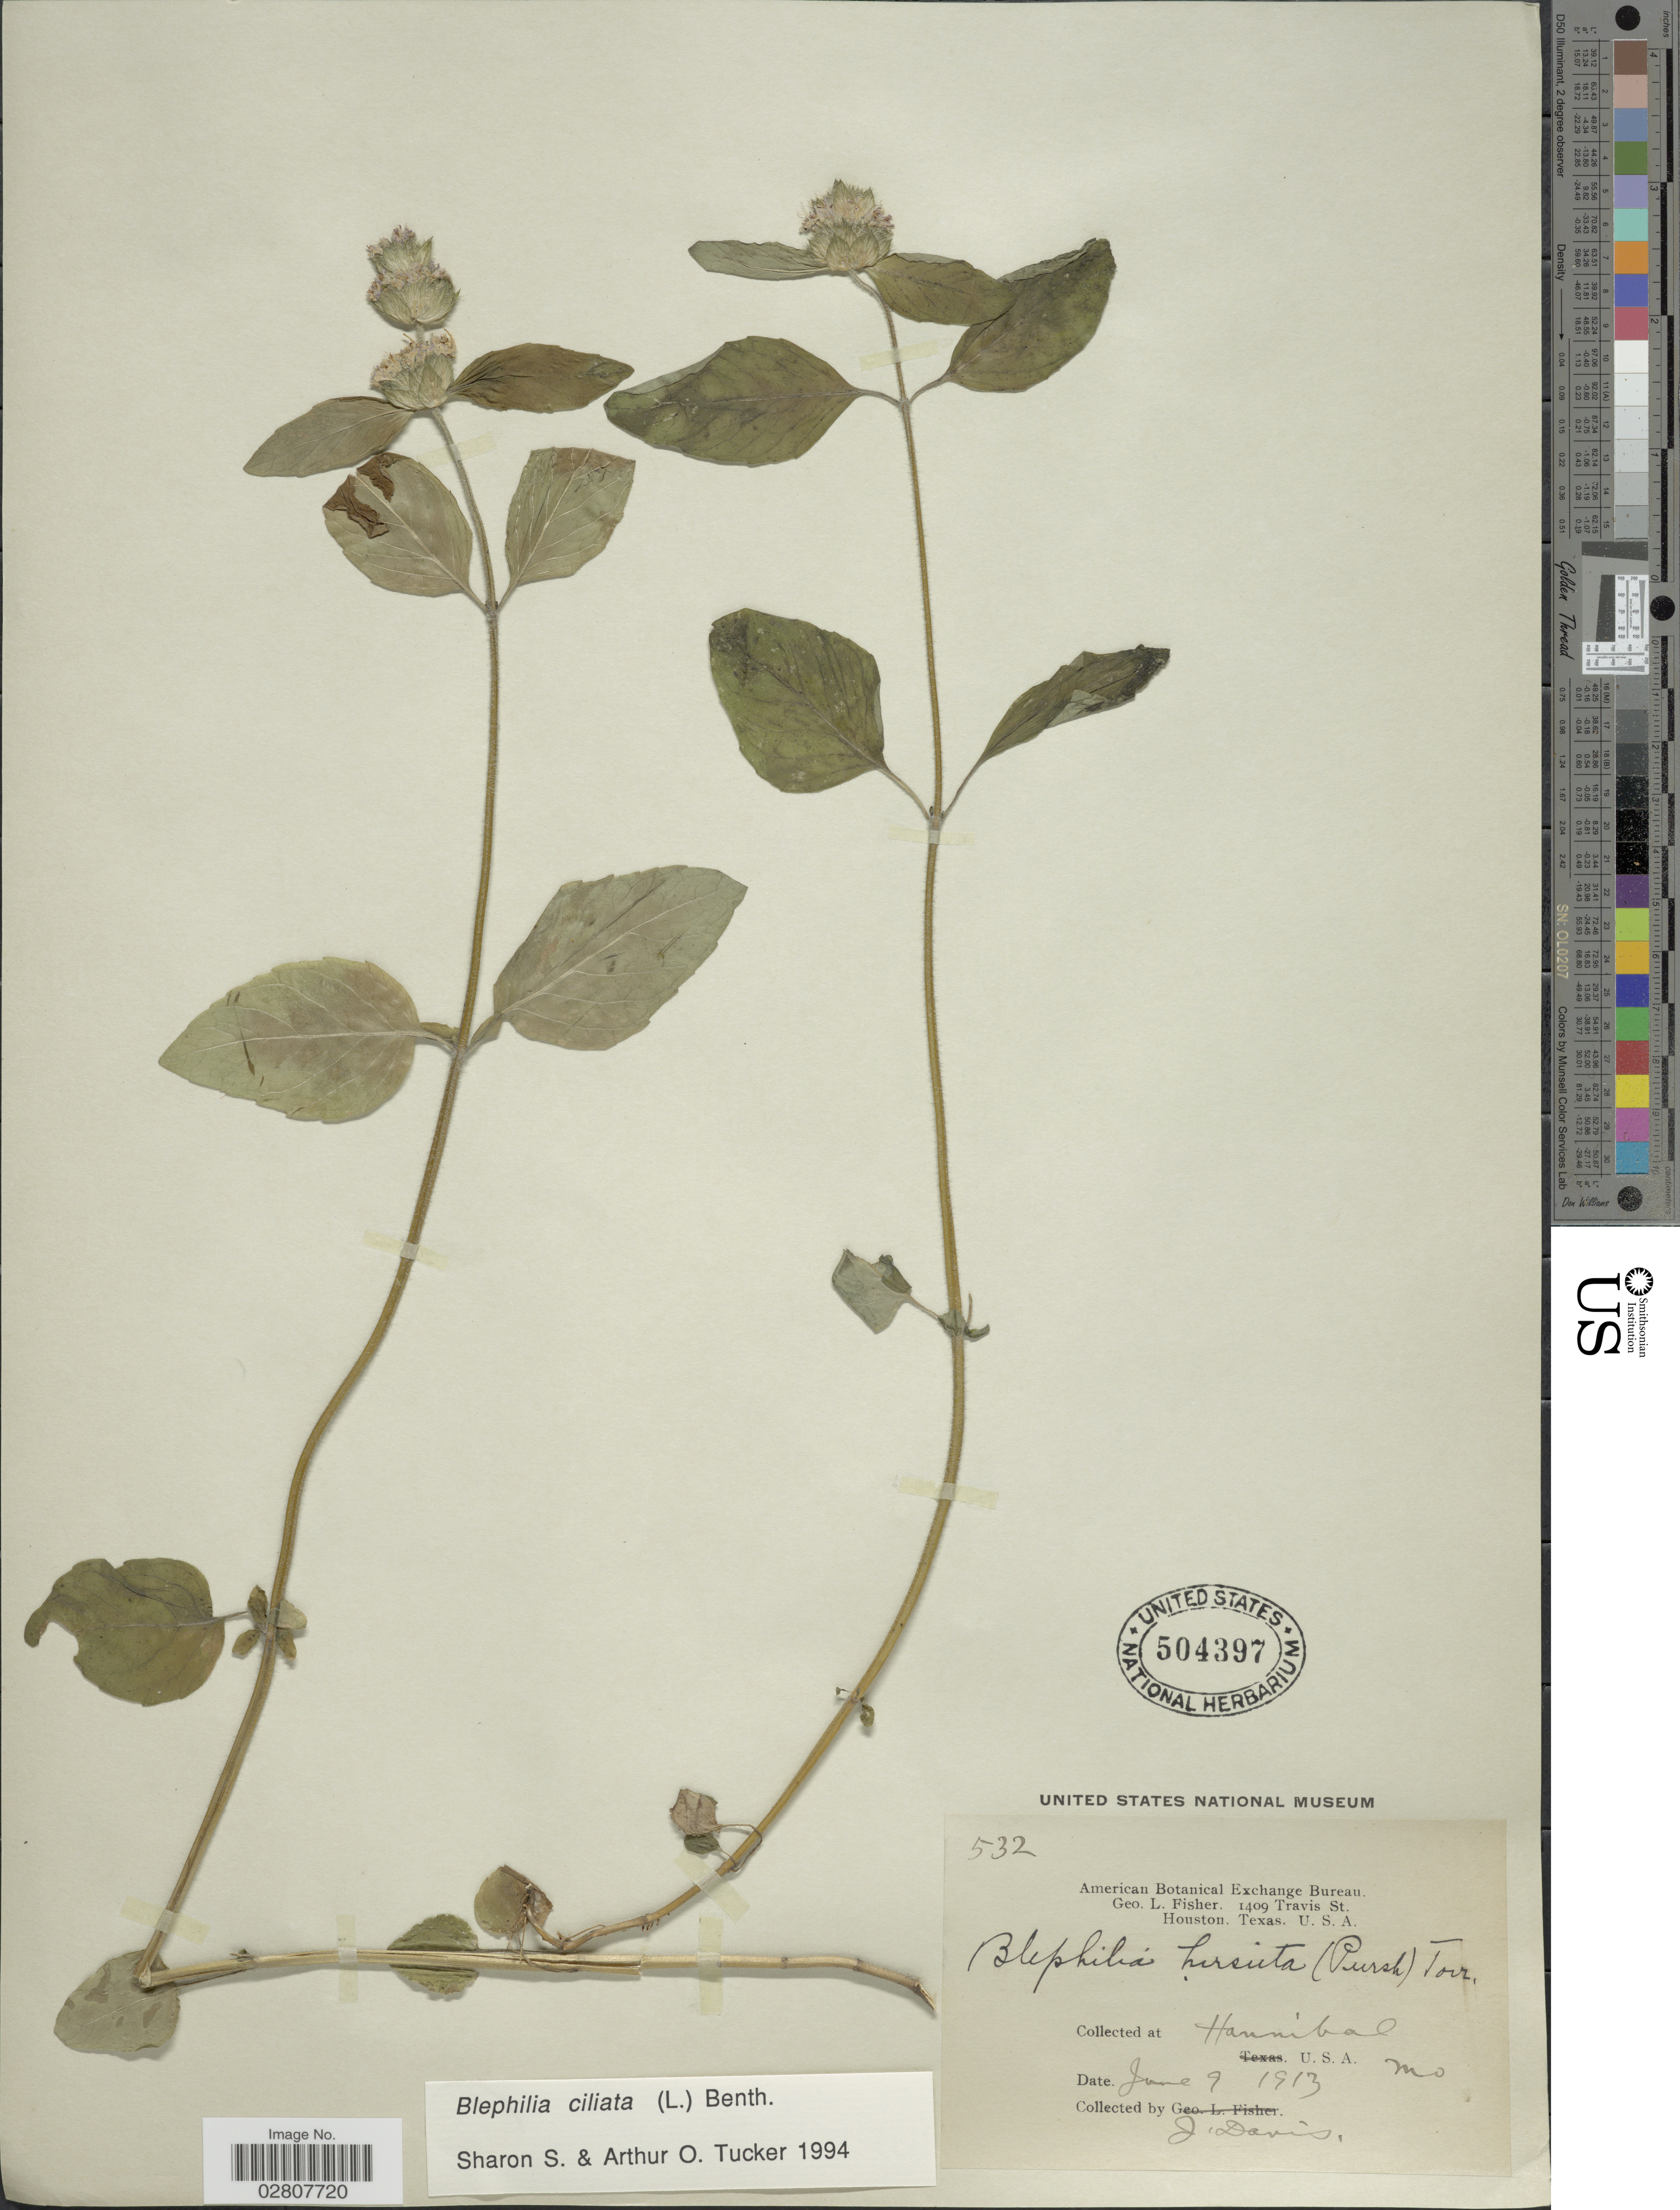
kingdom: Plantae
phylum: Tracheophyta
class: Magnoliopsida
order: Lamiales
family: Lamiaceae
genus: Blephilia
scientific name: Blephilia ciliata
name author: (L.) Raf. ex Benth.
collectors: J. Davis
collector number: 532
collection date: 1913-06-09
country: United States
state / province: Missouri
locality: Hannibal.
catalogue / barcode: US 504397